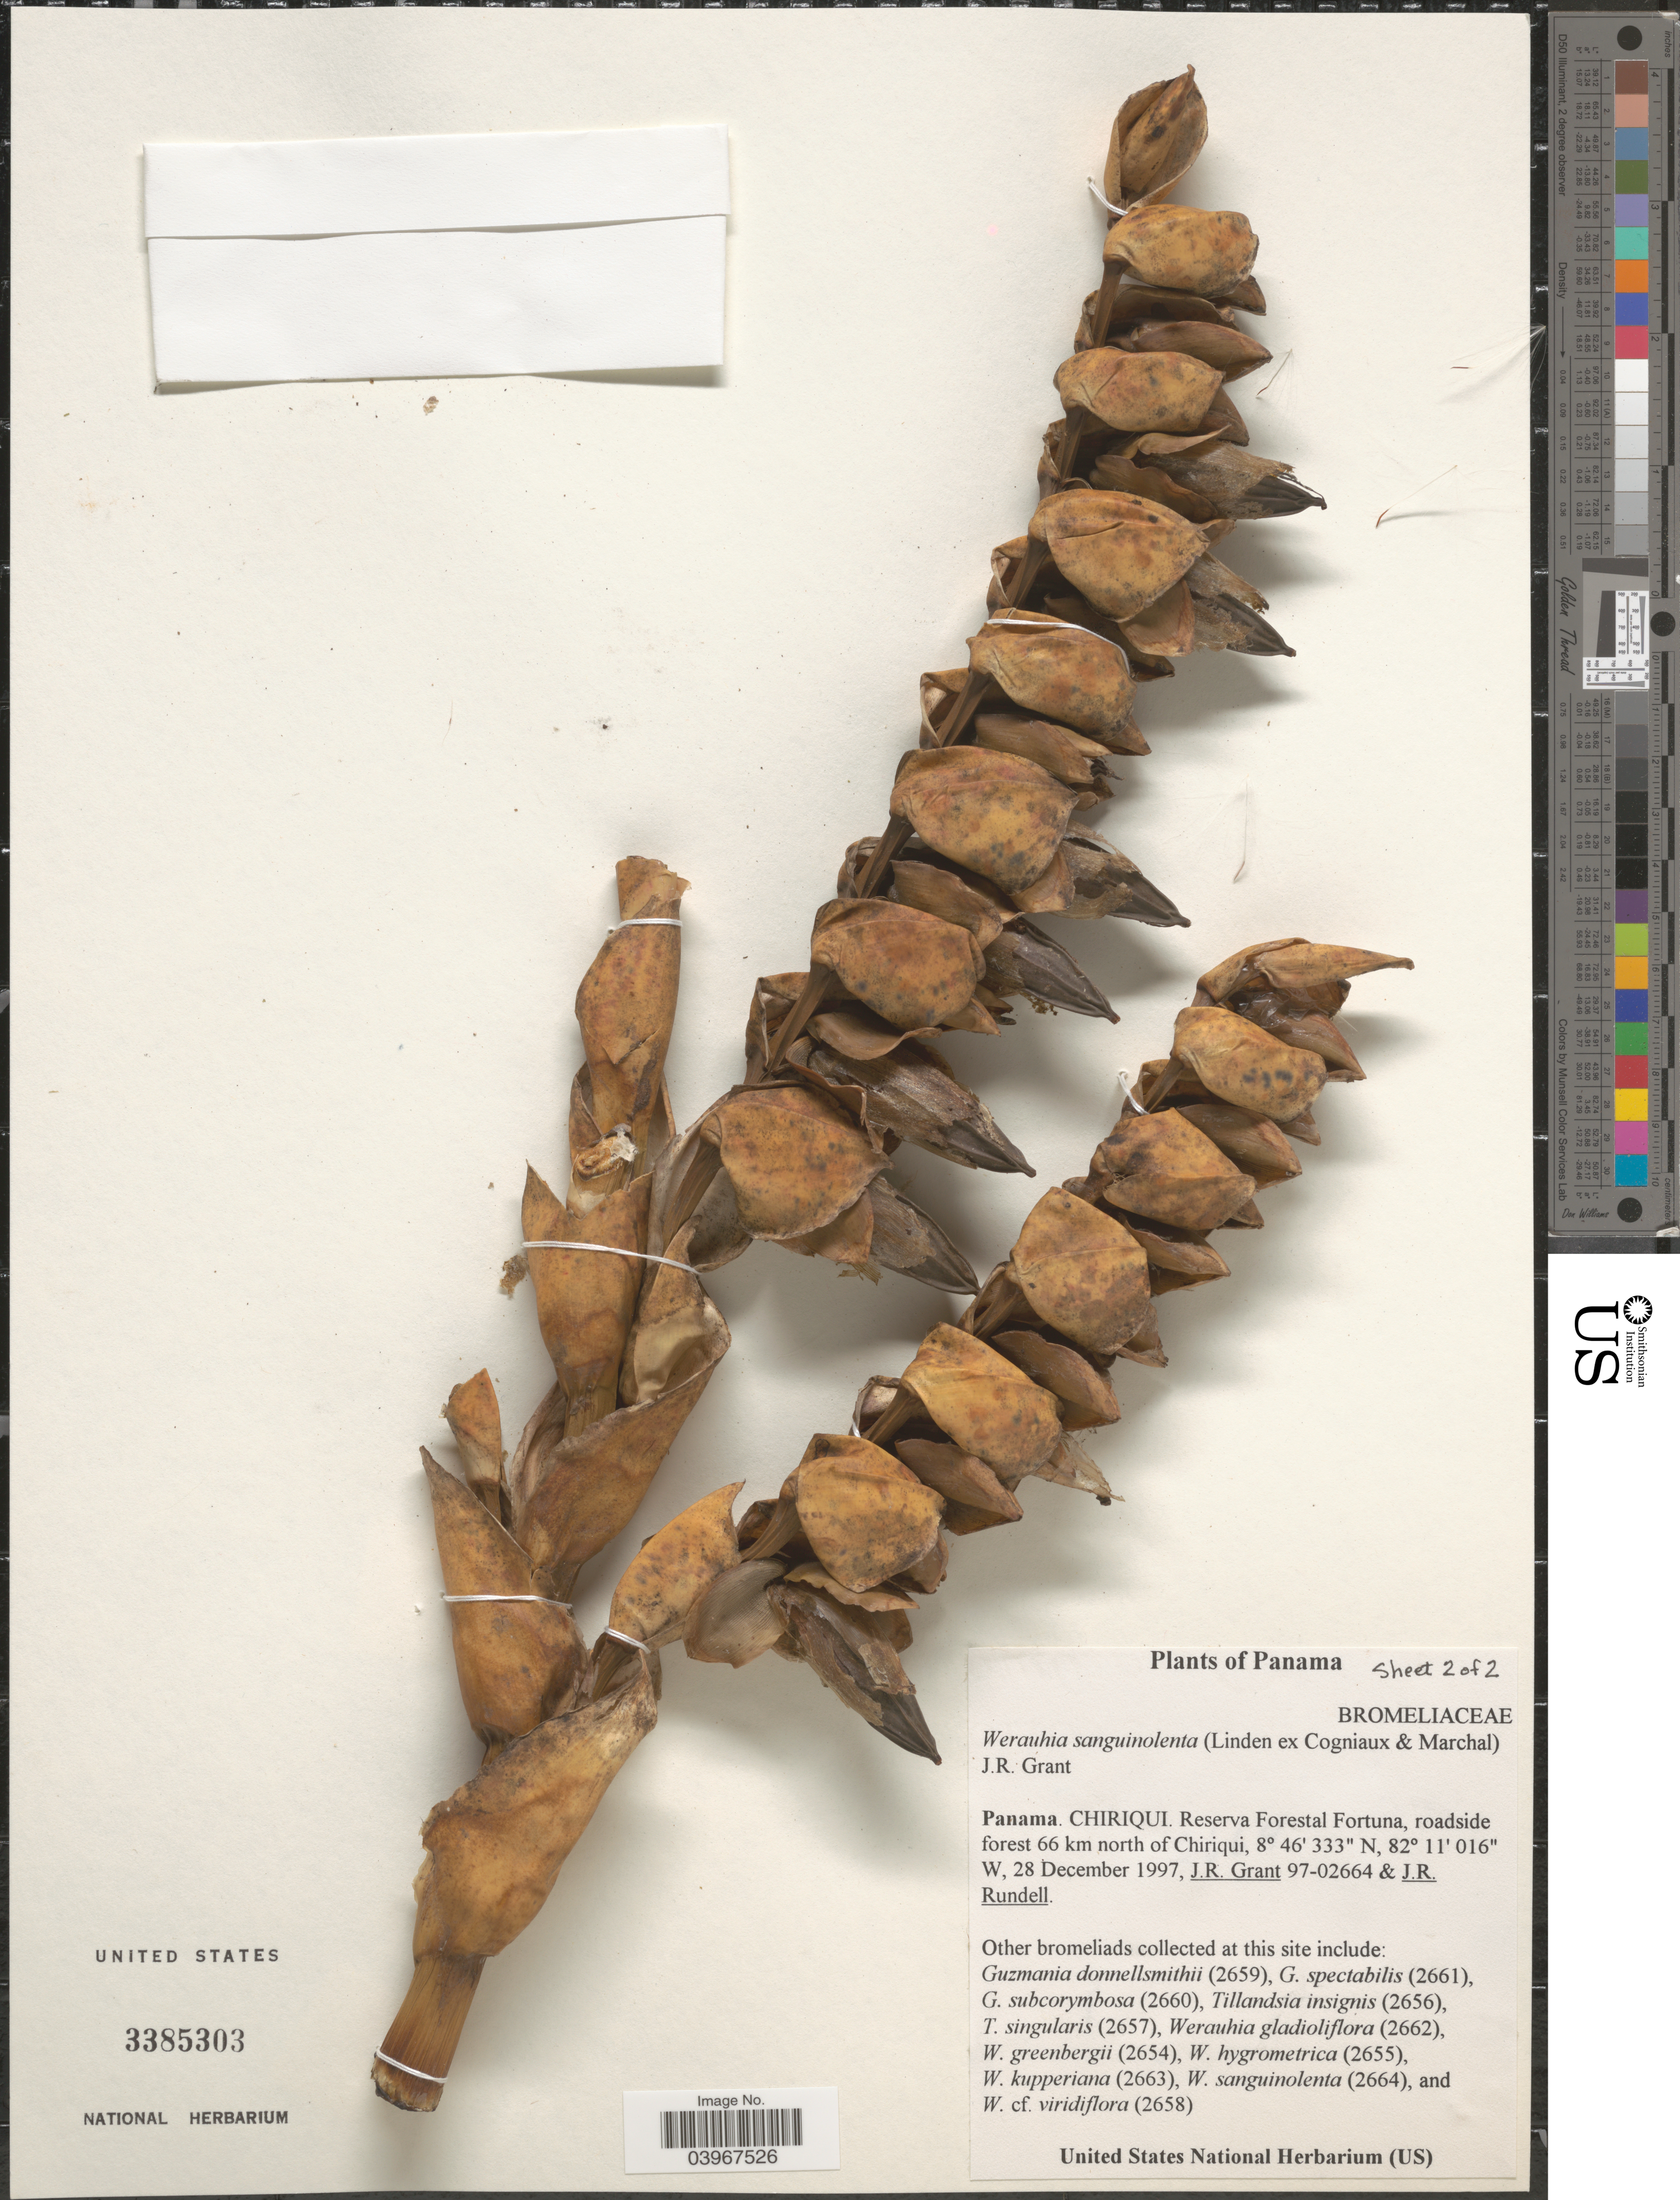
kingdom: Plantae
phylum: Tracheophyta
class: Liliopsida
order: Poales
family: Bromeliaceae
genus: Werauhia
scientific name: Werauhia sanguinolenta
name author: (Cogn. & Marchal) J.R. Grant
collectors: J. Grant & J. R. Rundell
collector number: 97-02664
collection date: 1997-12-28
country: Panama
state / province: Chiriqui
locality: Reserva Forestal Fortuna, roadside forest 66 km north of Chiriqui.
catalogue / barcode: US 3385303